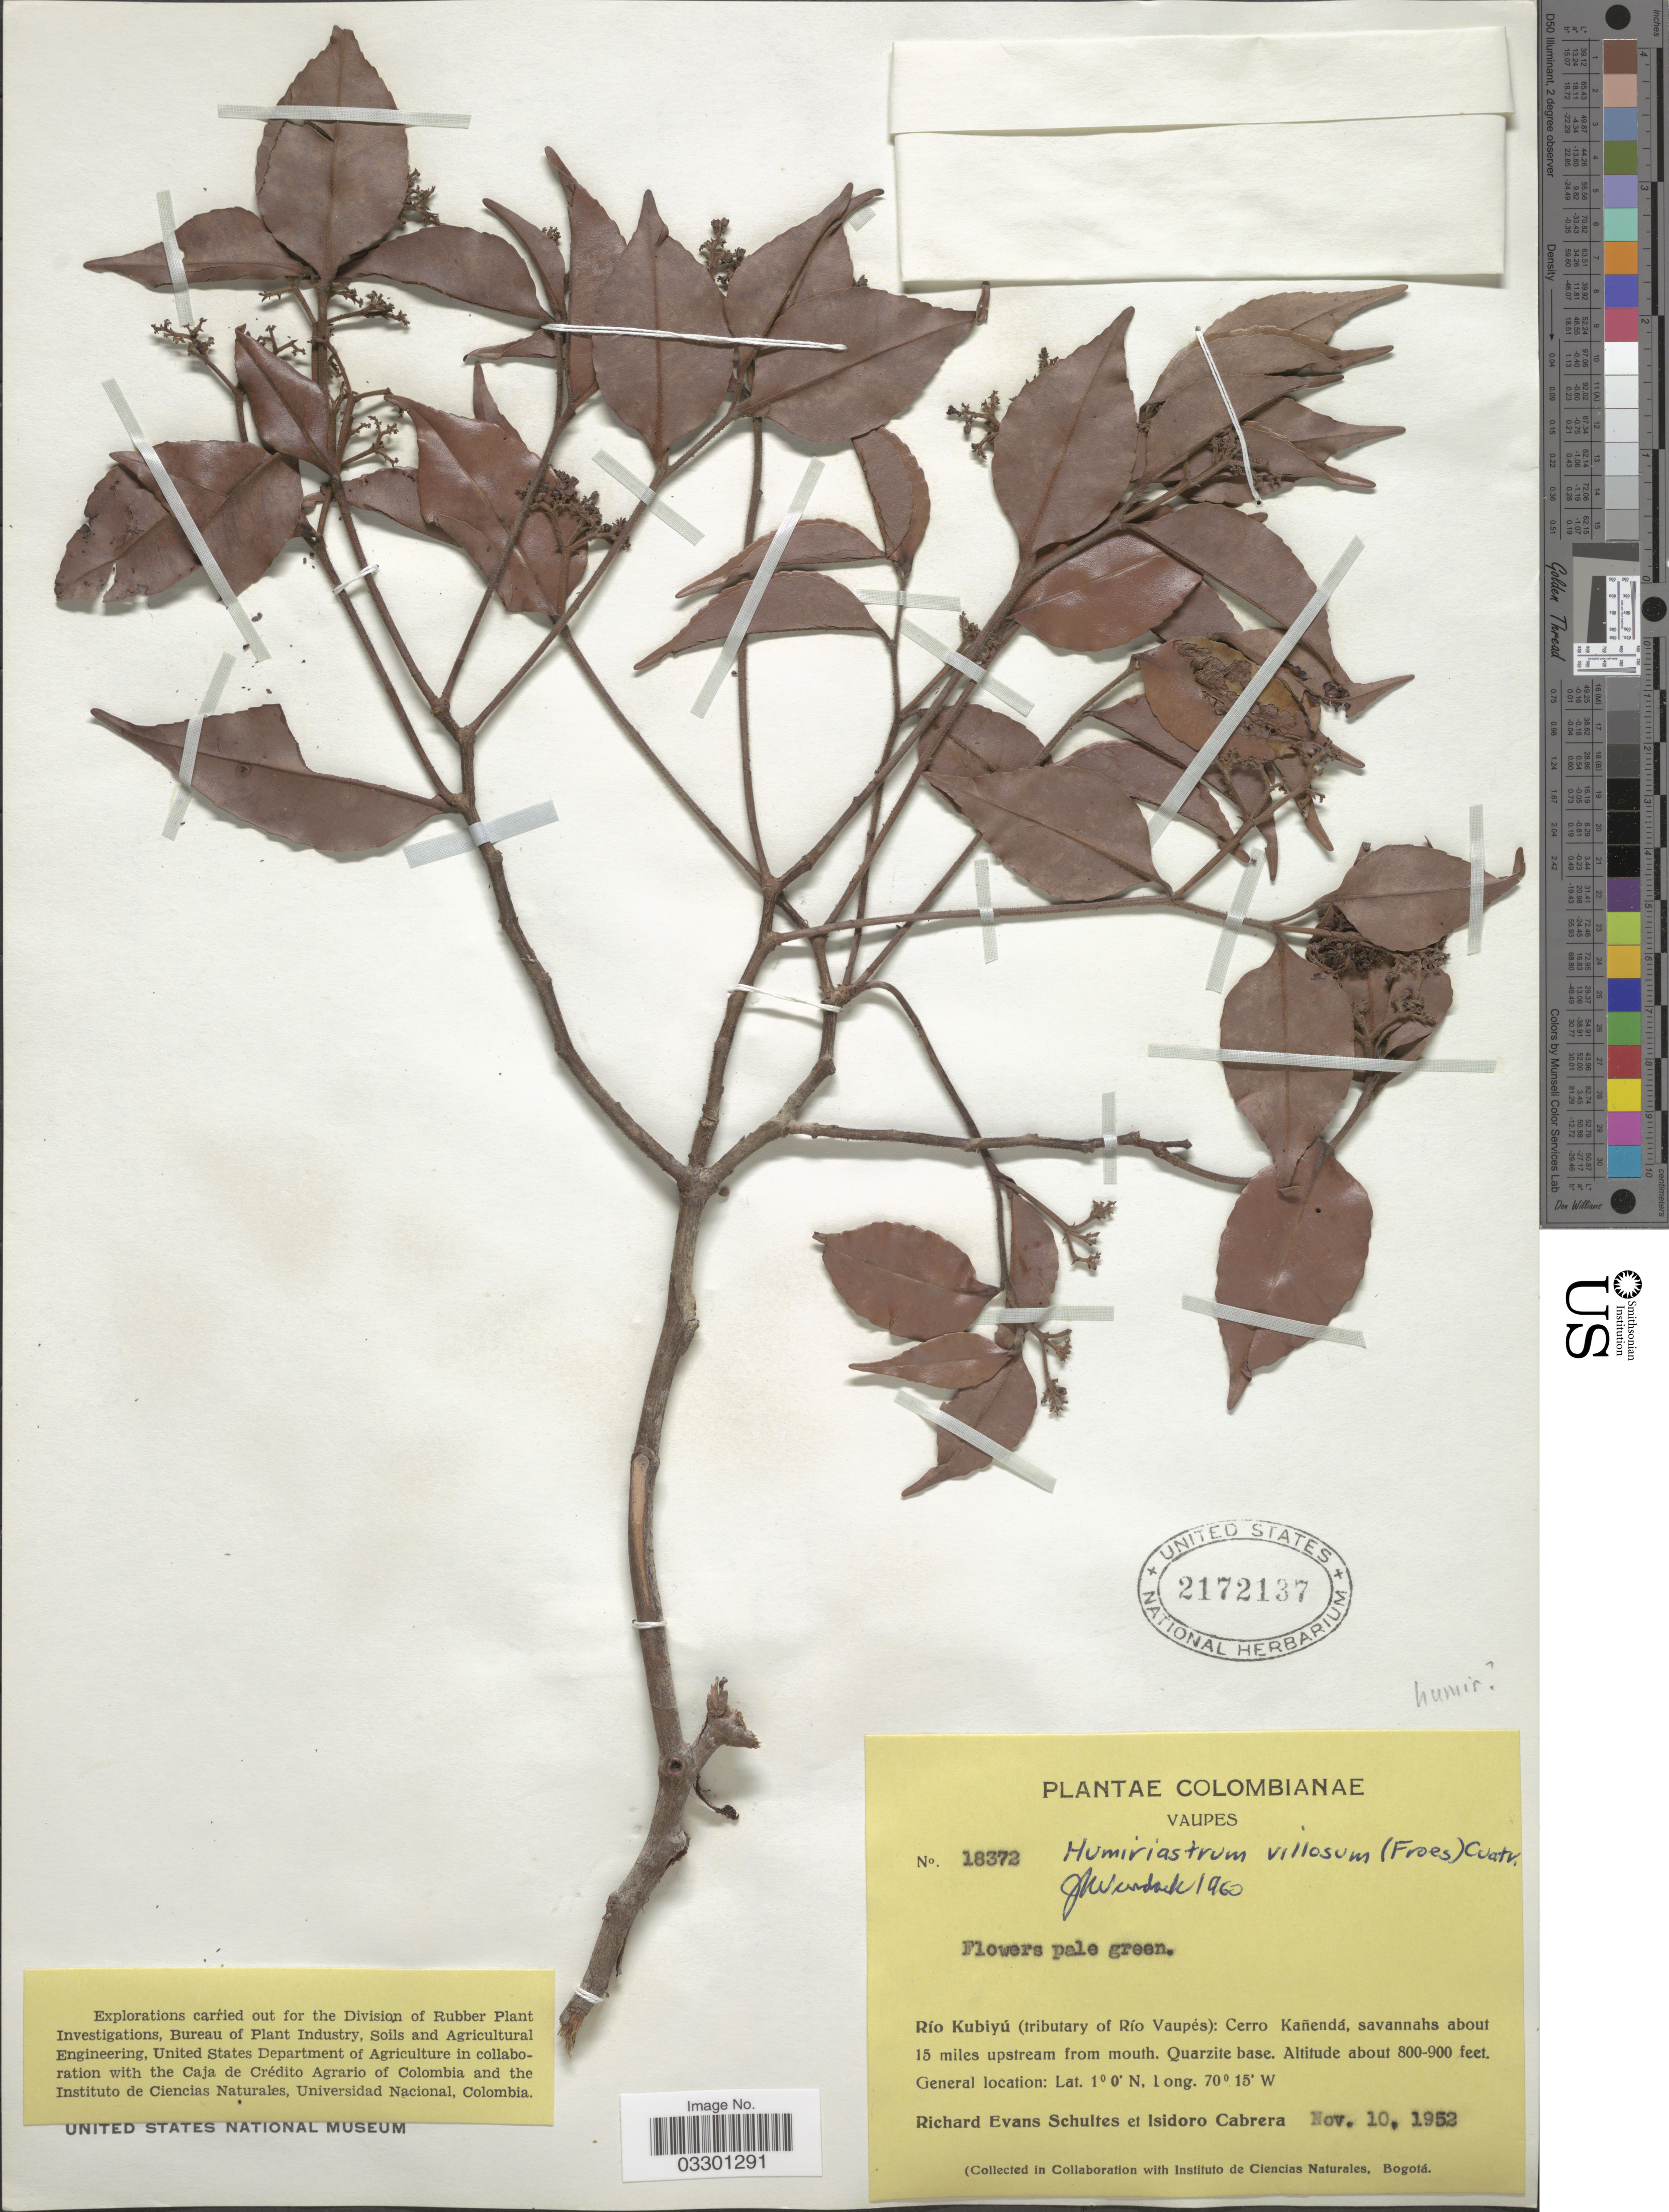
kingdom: Plantae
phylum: Tracheophyta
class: Magnoliopsida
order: Malpighiales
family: Humiriaceae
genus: Humiriastrum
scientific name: Humiriastrum villosum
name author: (Fróes) Cuatrec.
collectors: R. E. Schultes & I. Cabrera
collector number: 18372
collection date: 1952-11-10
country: Colombia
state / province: Vaupés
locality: Río Kubiyú (tributary of Río Vaupés): Cerro Kañendá, savannahs about 15 miles upstream from mouth. Quarzite base.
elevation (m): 244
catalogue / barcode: US 2172137